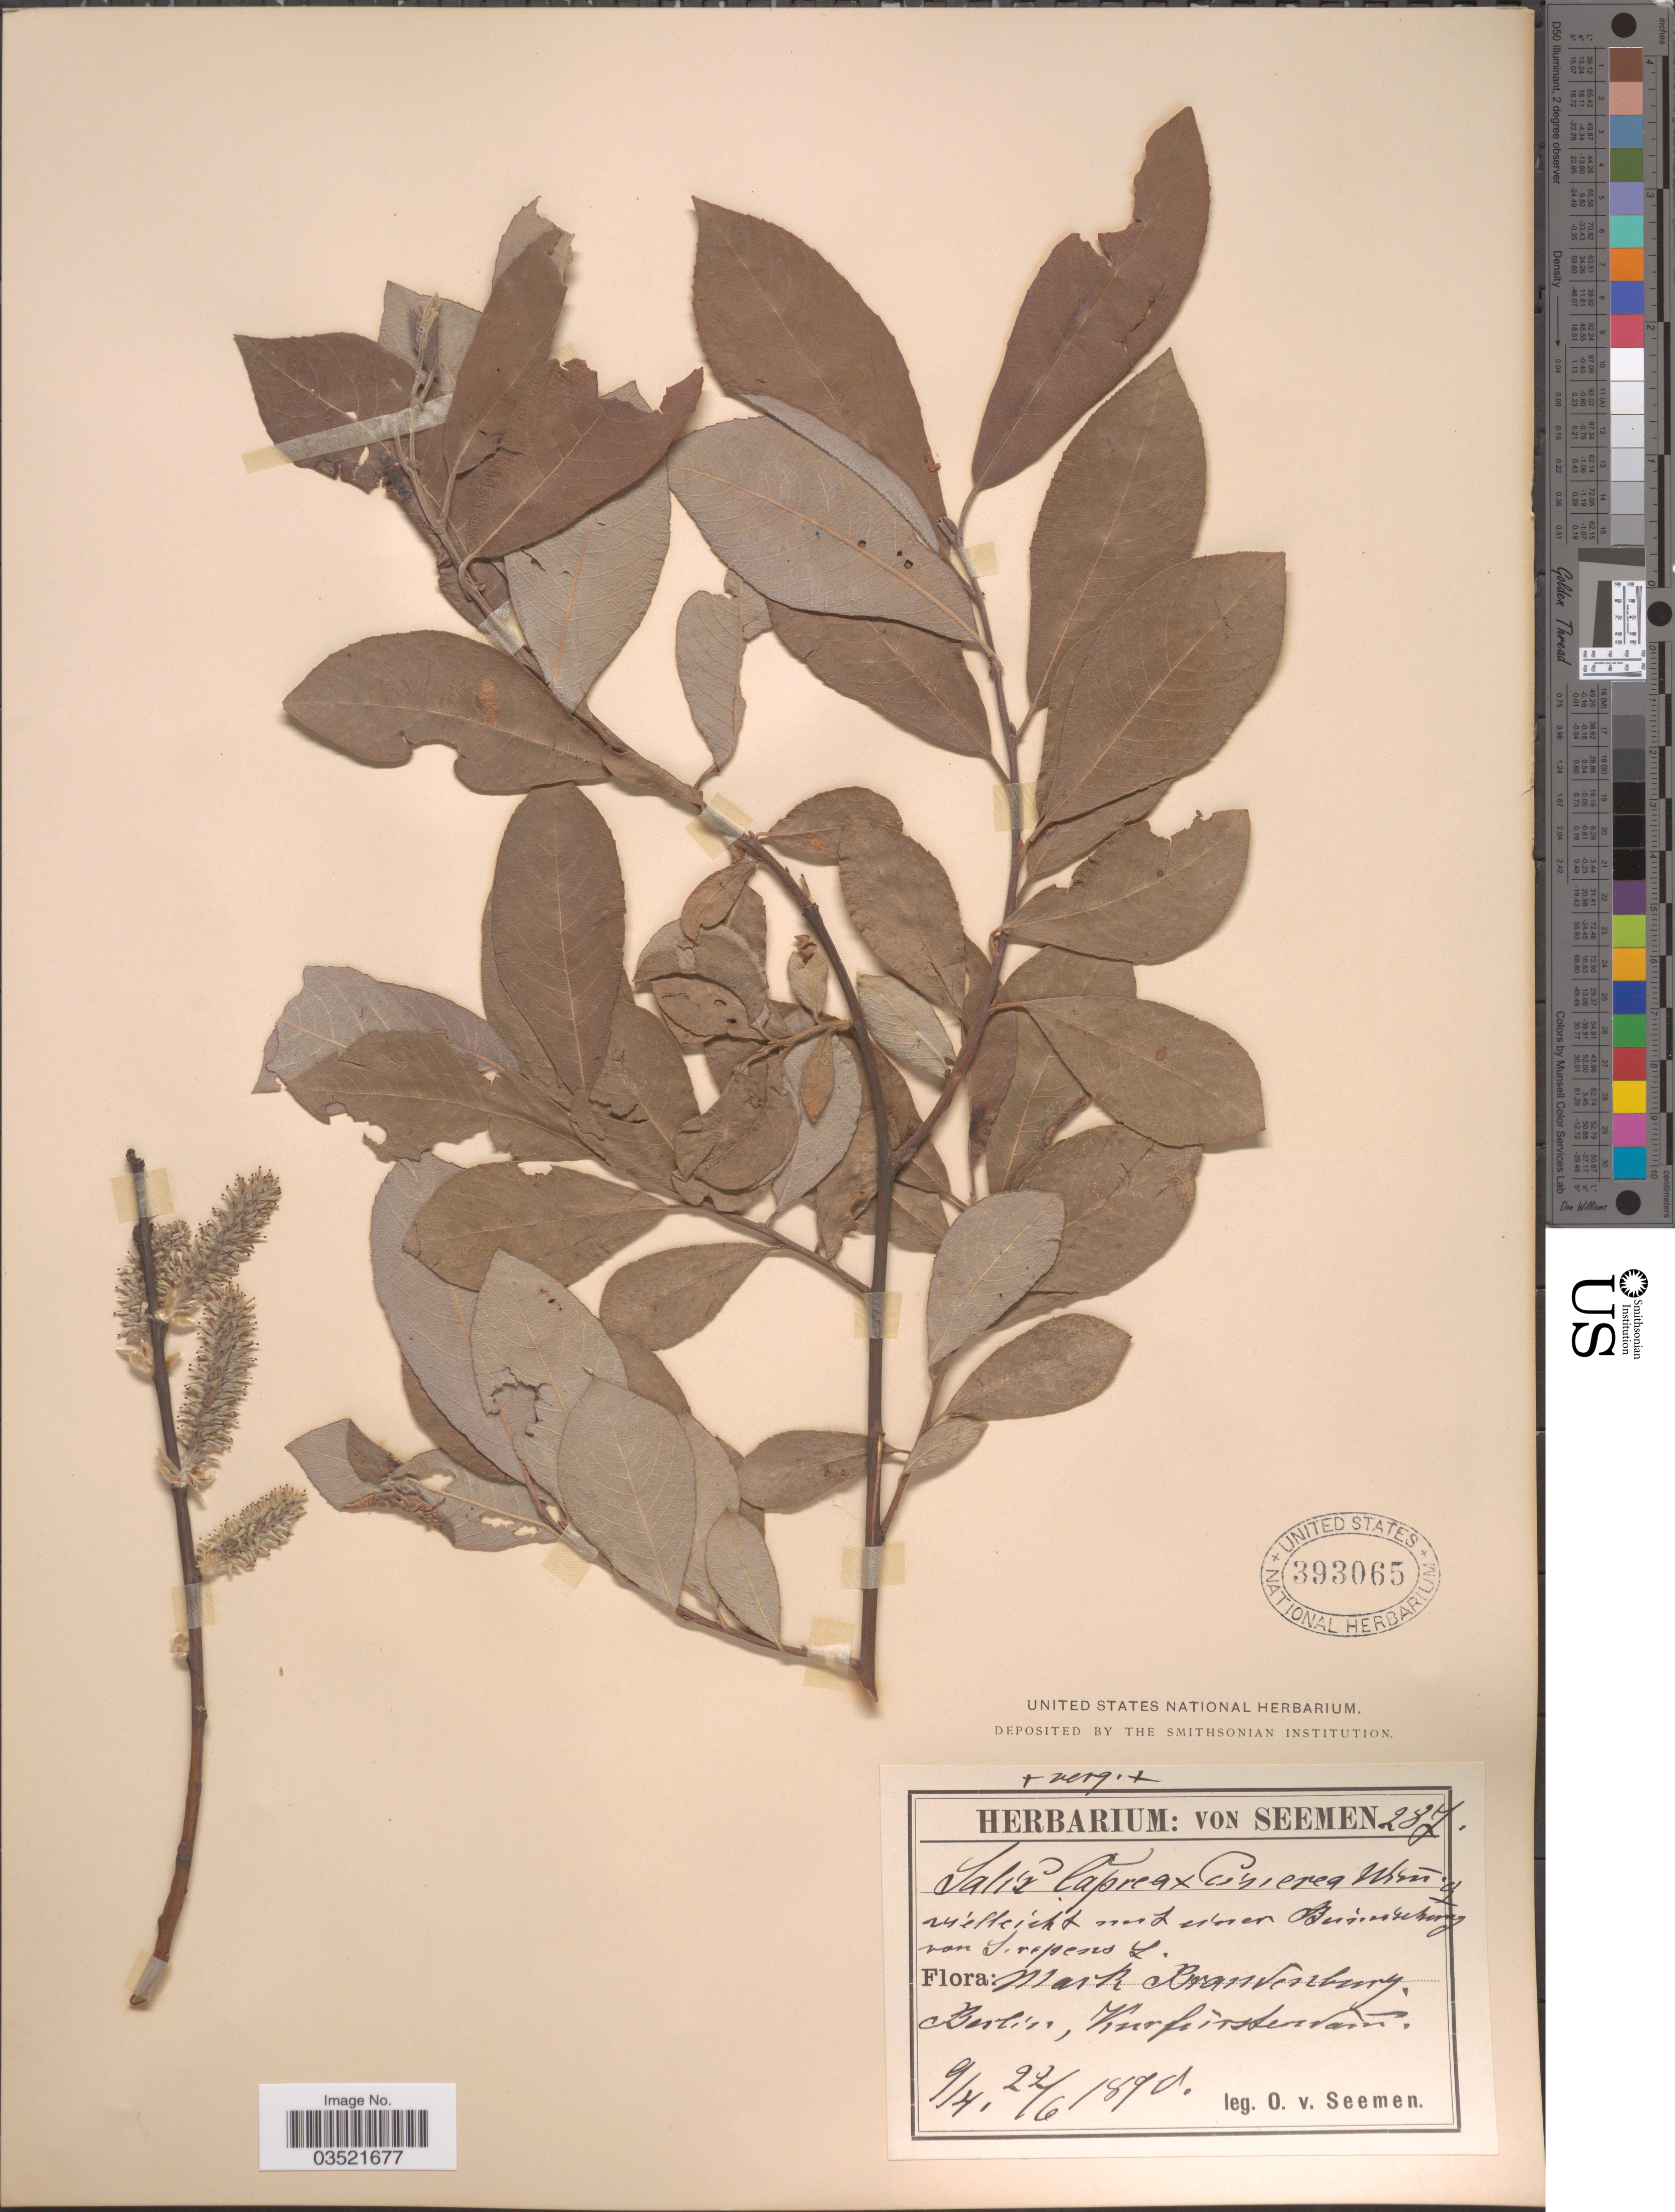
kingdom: Plantae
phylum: Tracheophyta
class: Magnoliopsida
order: Malpighiales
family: Salicaceae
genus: Salix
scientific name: Salix caprea x S. cinerea L.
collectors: K. O. von Seemen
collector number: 287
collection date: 1890-04-09/1890-06-22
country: Germany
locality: Mark Brandenburg, Berlin, Kurfurstedam.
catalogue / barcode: US 393065